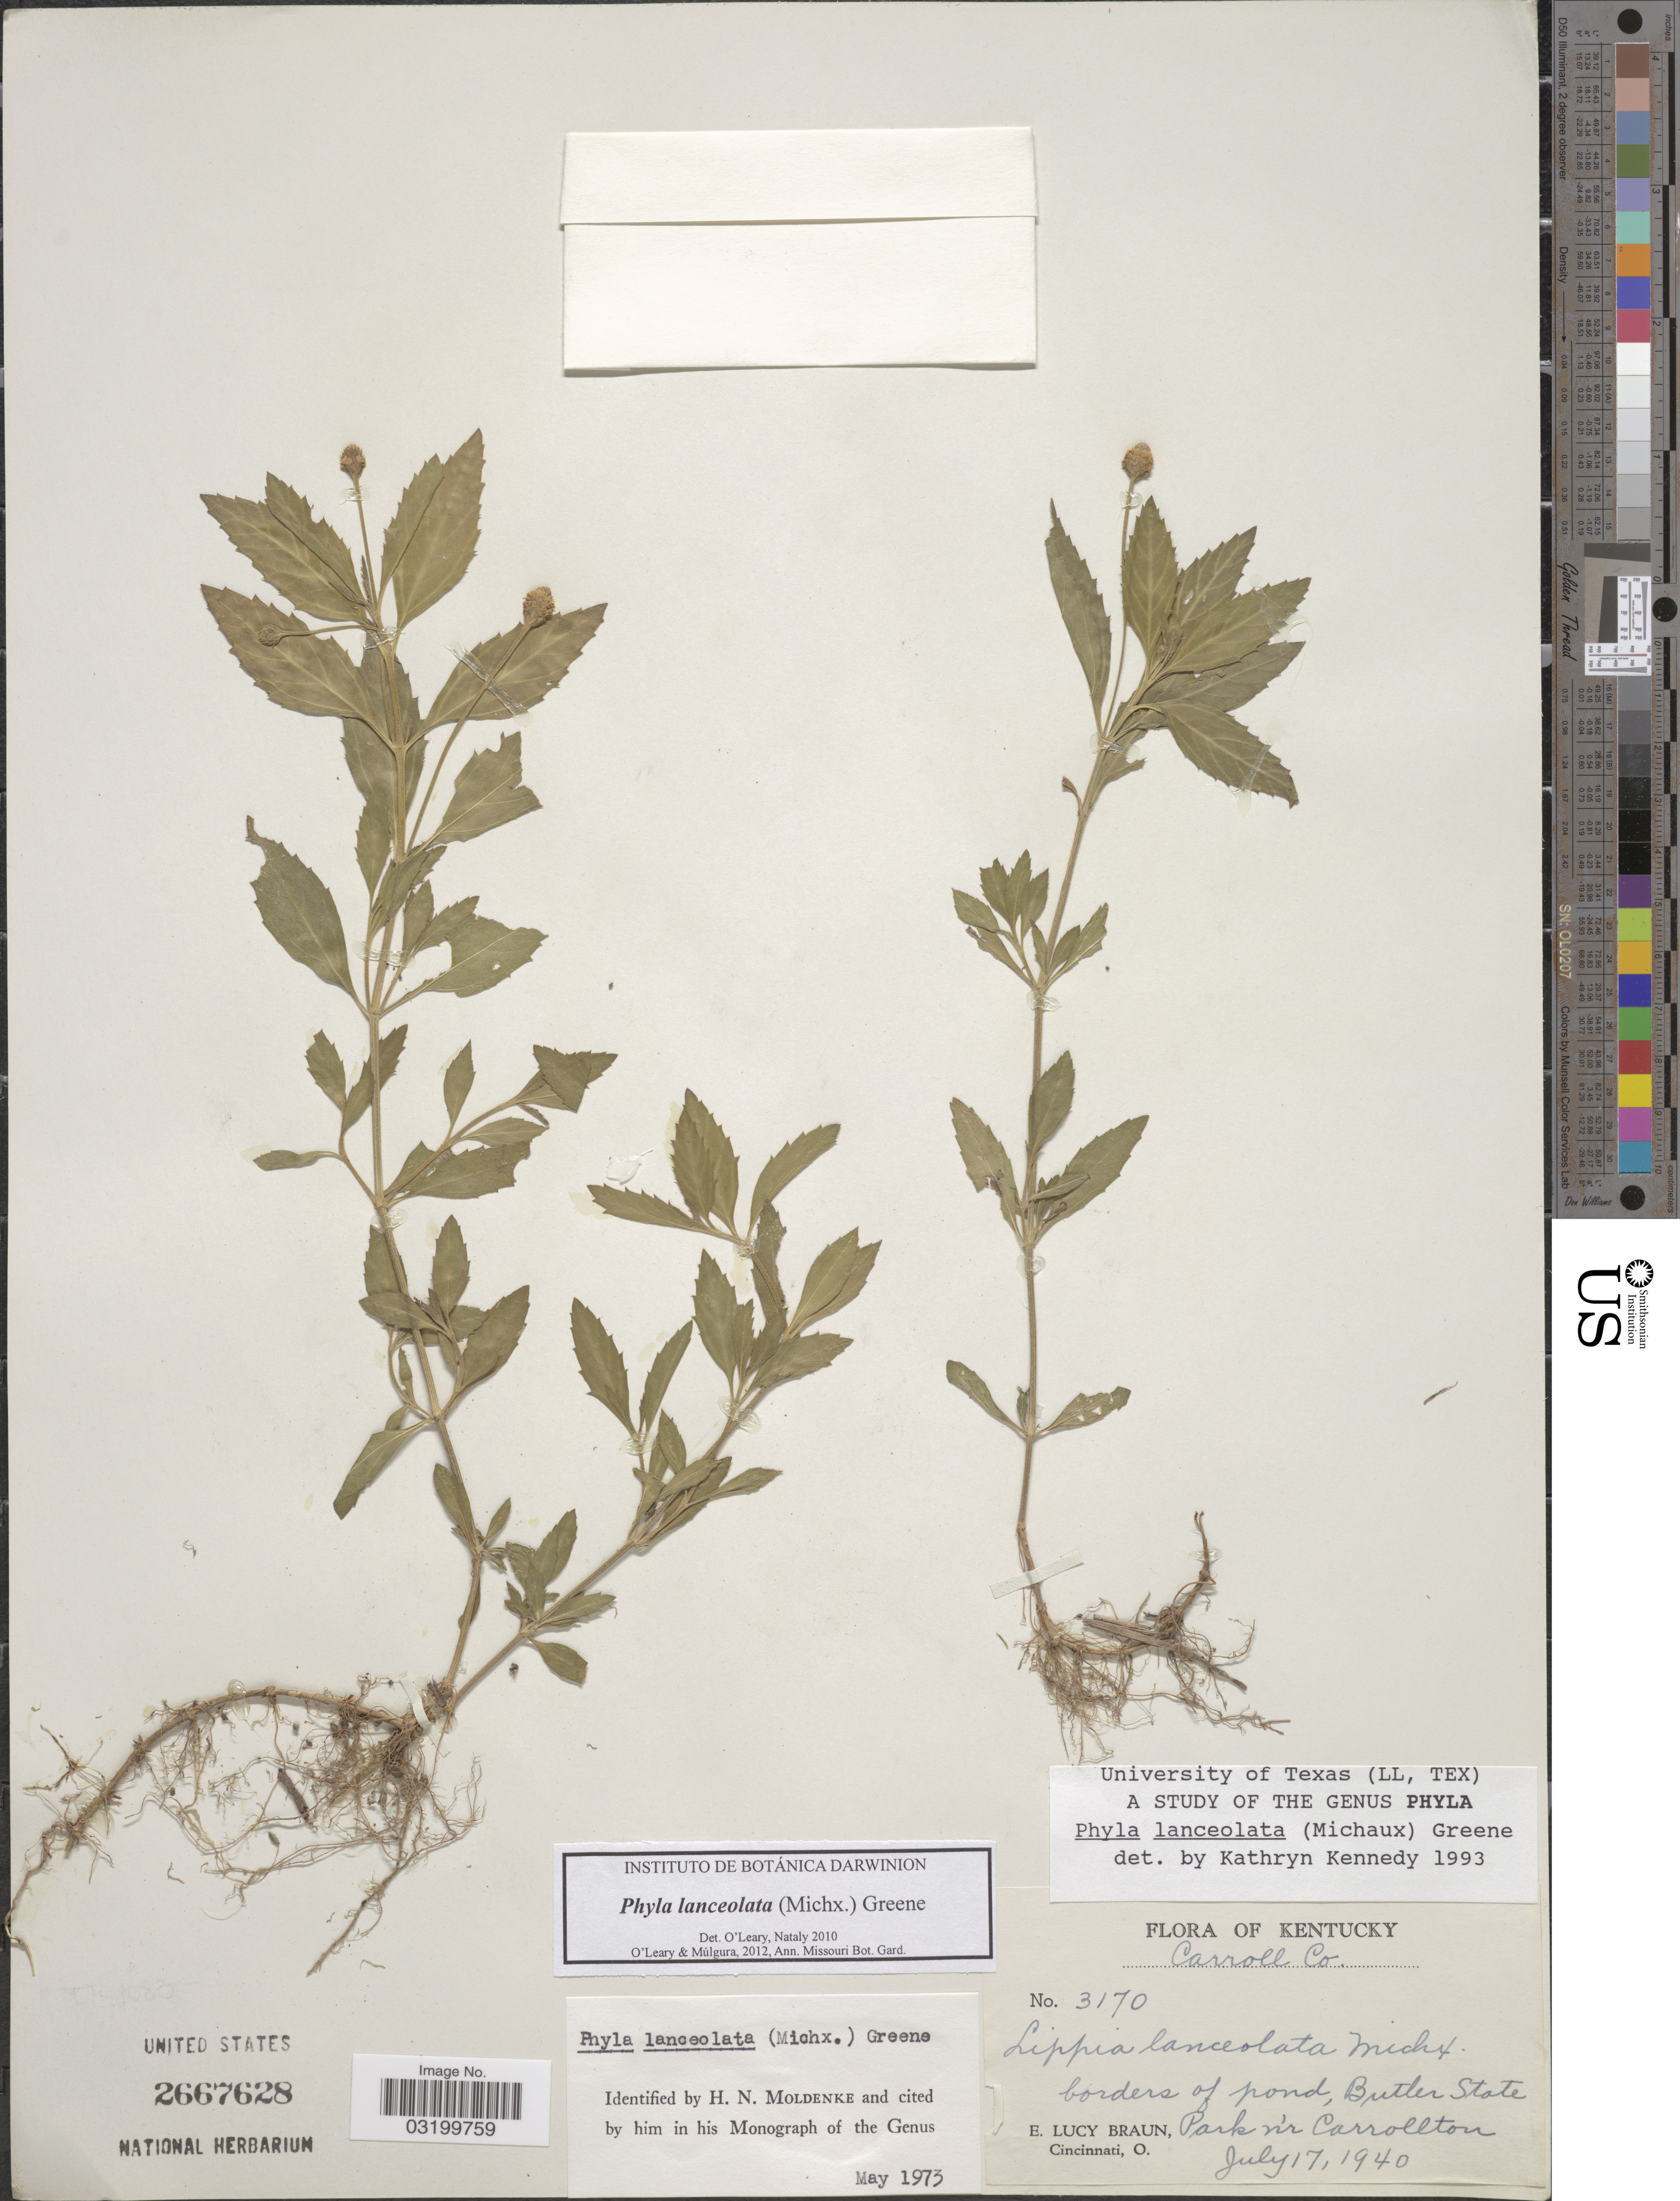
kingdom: Plantae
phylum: Tracheophyta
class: Magnoliopsida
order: Lamiales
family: Verbenaceae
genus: Phyla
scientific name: Phyla lanceolata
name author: (Michx.) Greene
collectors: E. L. Braun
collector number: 3170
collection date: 1940-07-17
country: United States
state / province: Kentucky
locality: Carroll Co. Borders of pond, Butler State Park n'r Carrollton.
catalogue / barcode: US 2667628